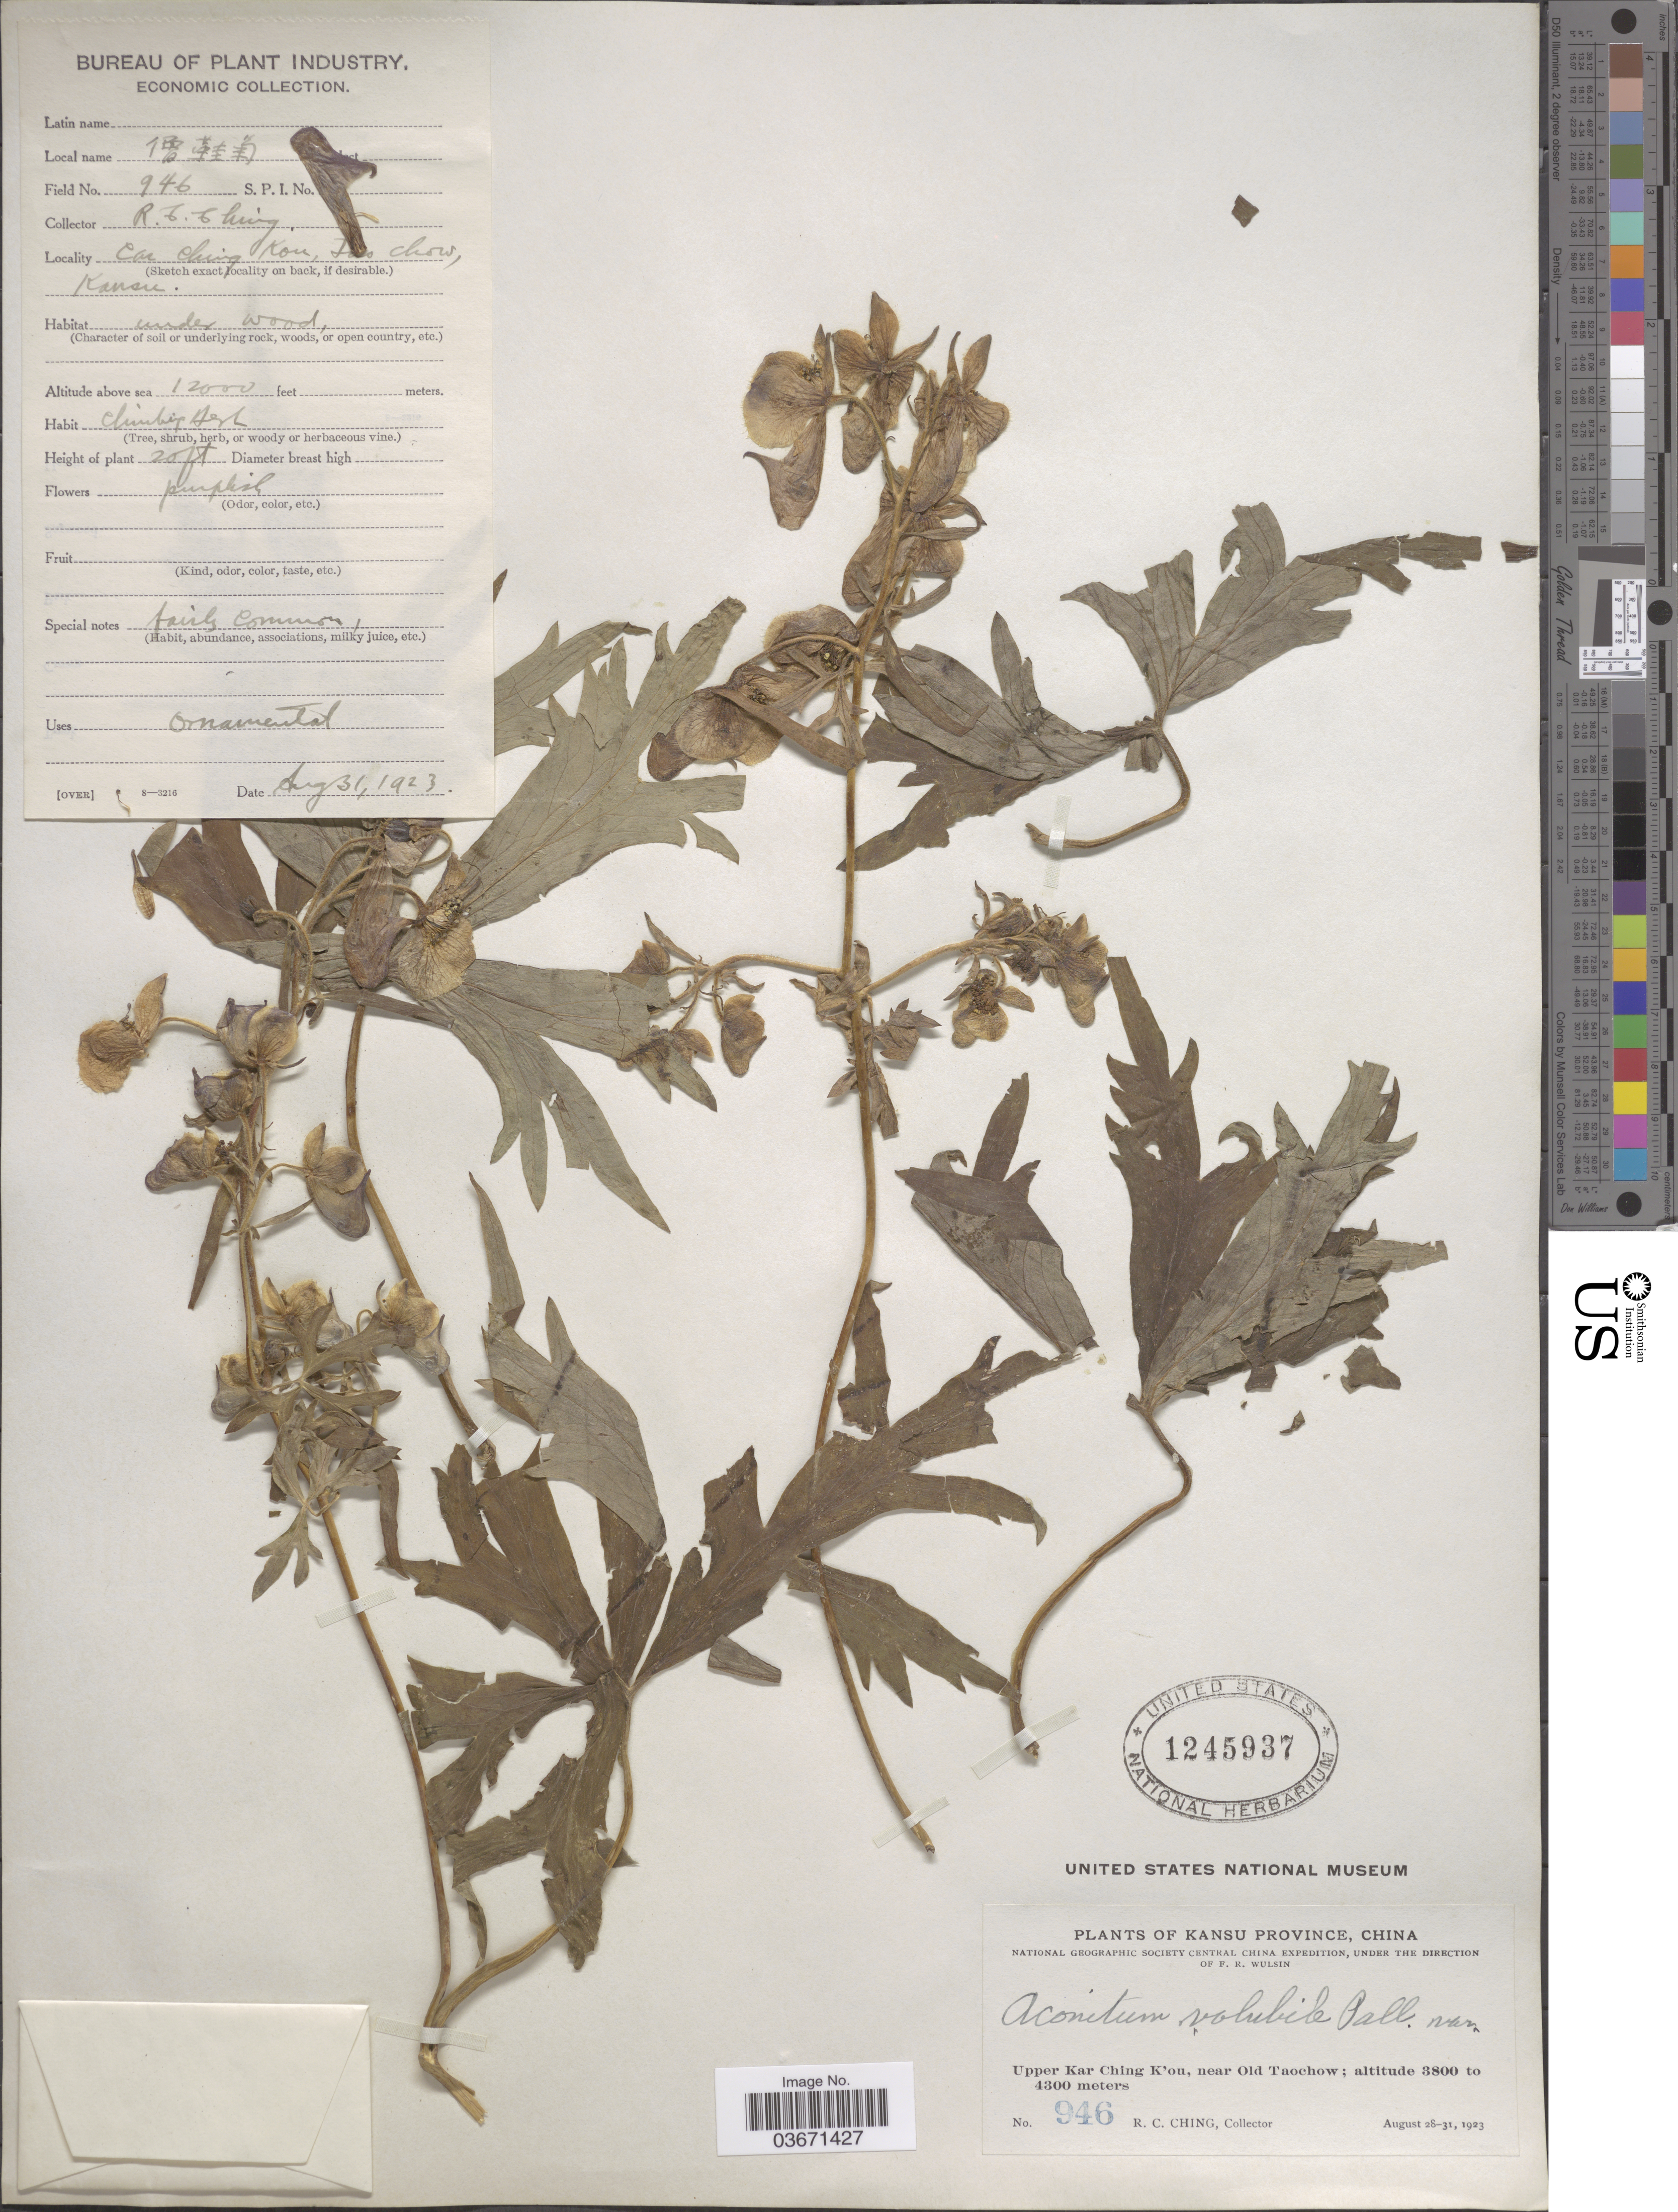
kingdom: Plantae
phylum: Tracheophyta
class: Magnoliopsida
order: Ranunculales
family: Ranunculaceae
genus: Aconitum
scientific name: Aconitum volubile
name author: Pall. ex Koelle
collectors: R. C. Ching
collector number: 946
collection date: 1923-08-31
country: China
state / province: Gansu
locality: Kansu Province. Upper Kar Ching K'ou, near Old Taochow. Tao Chow.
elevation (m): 3658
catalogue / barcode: US 1245937